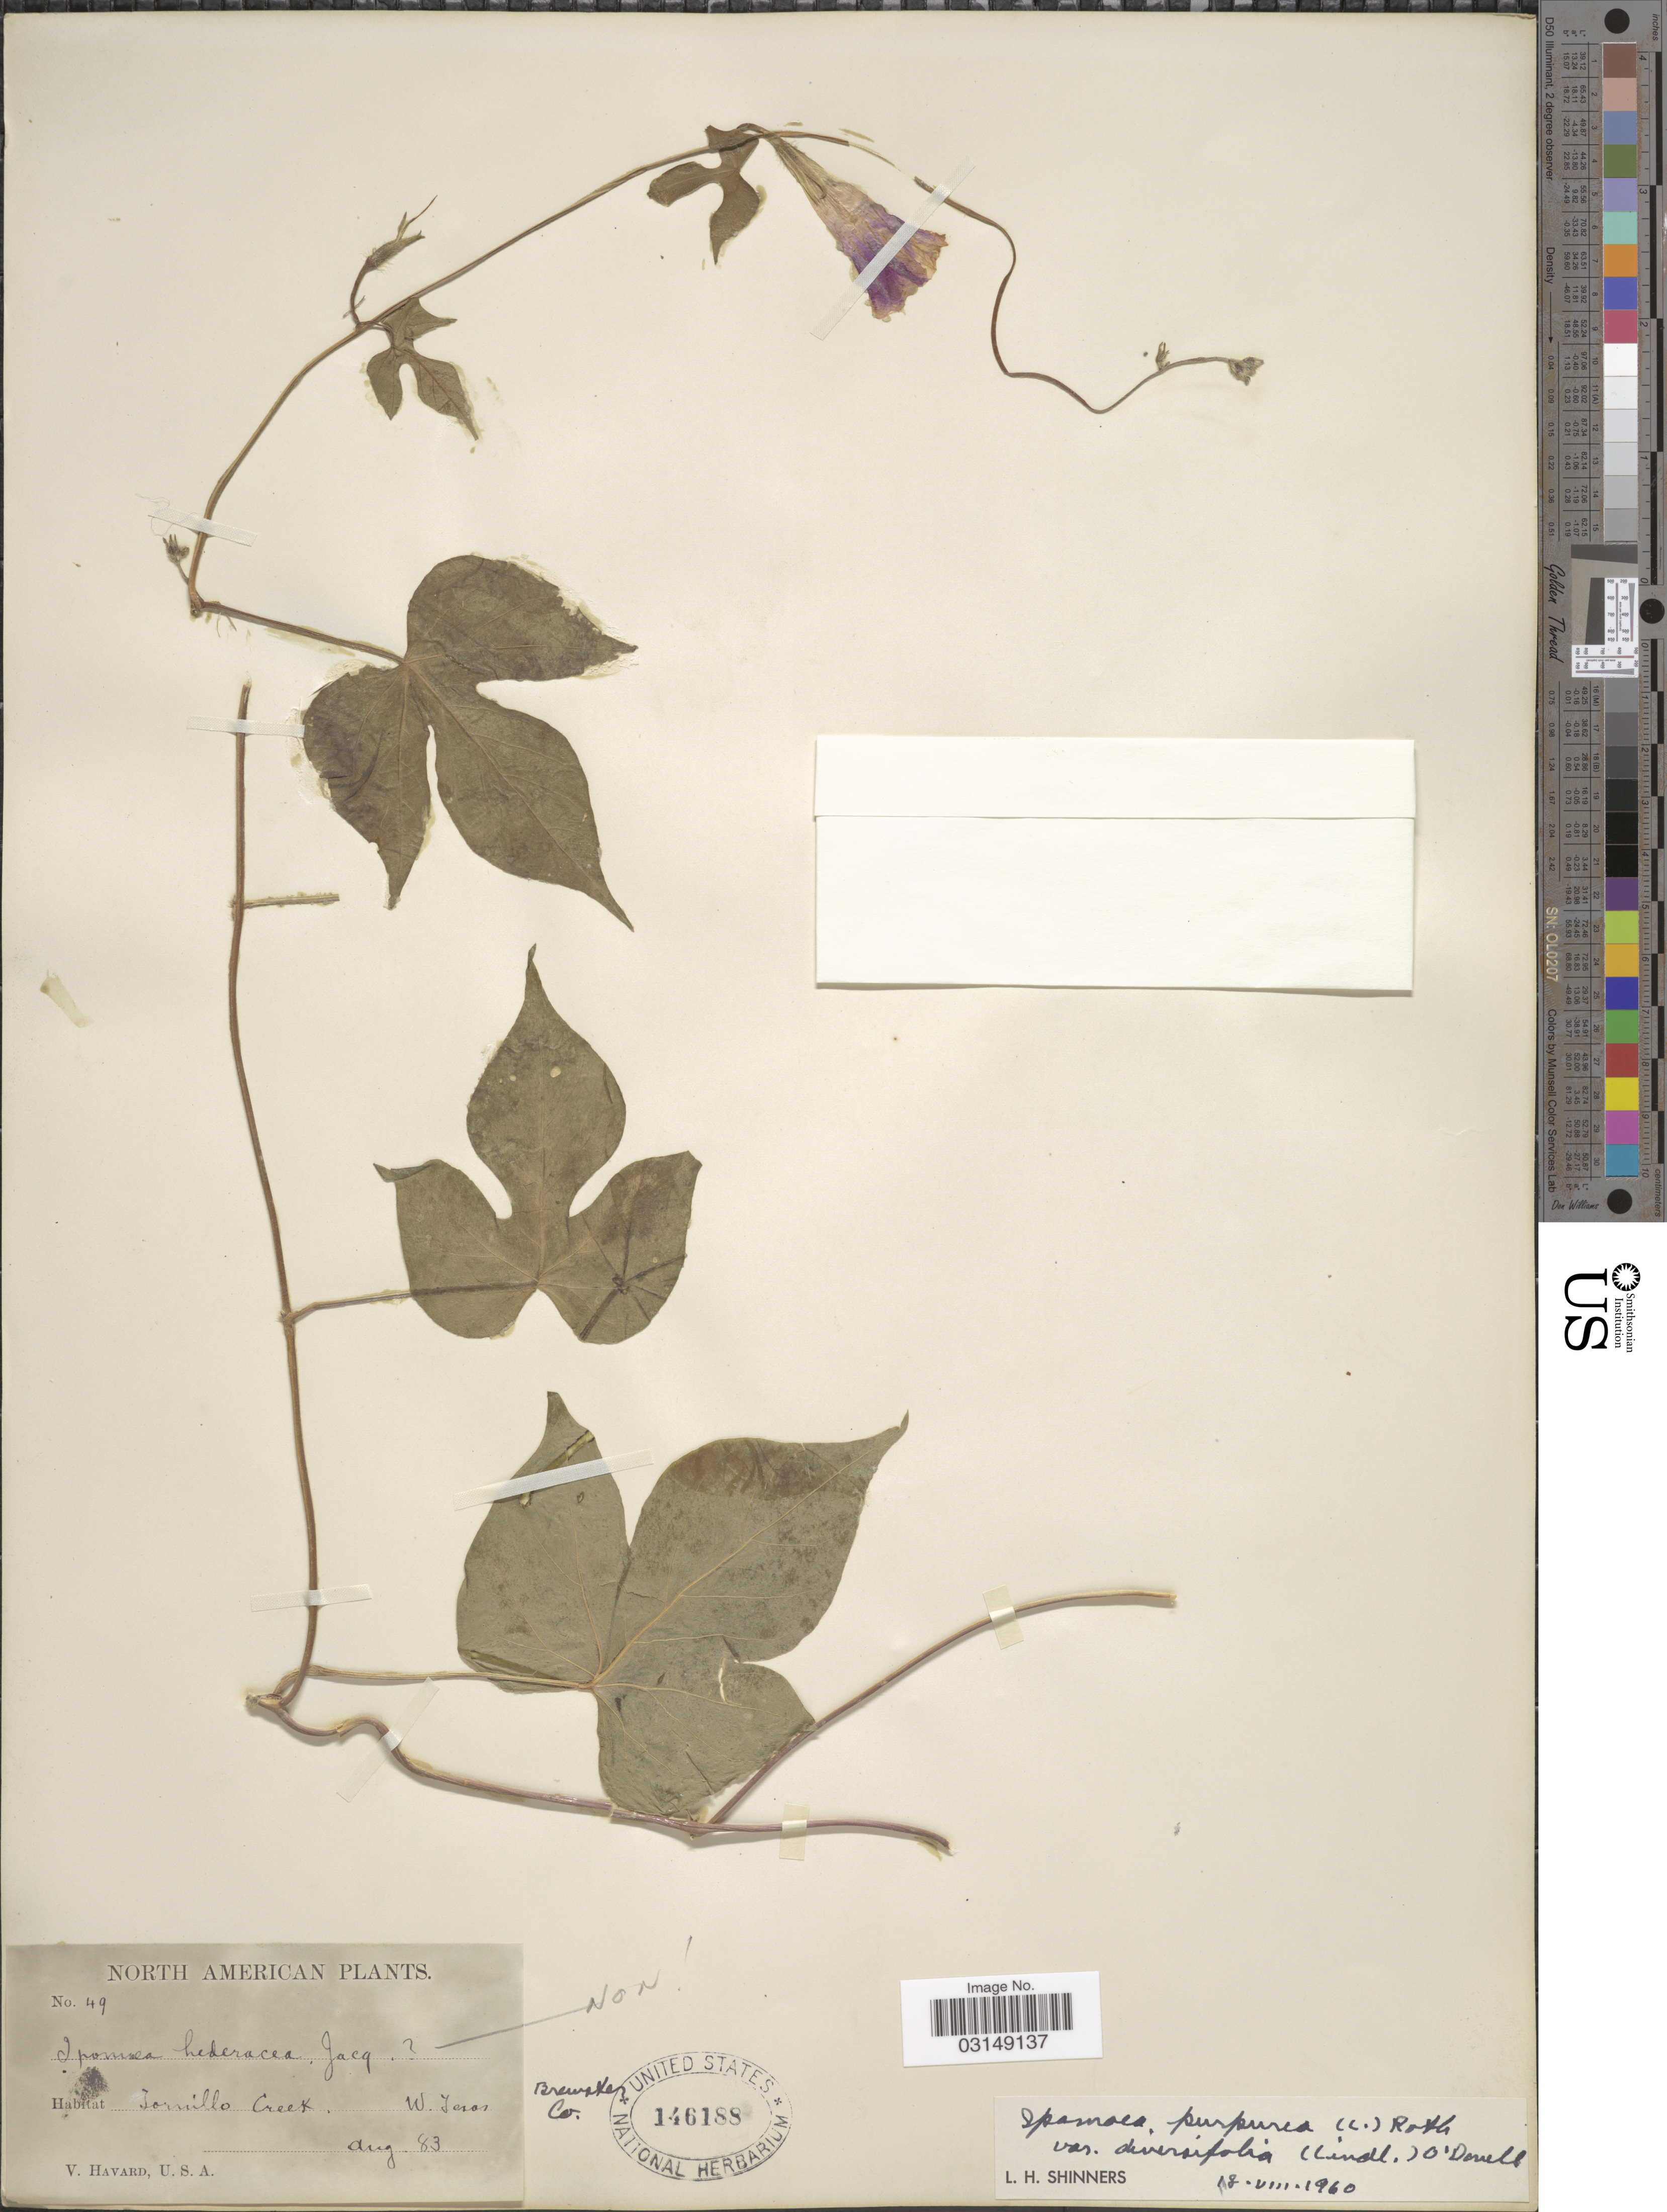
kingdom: Plantae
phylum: Tracheophyta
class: Magnoliopsida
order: Solanales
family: Convolvulaceae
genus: Ipomoea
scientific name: Ipomoea purpurea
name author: (L.) Roth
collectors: V. Havard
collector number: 49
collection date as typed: Transcribed d/m/y: /8/83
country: United States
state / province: Texas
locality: Tornillo Creek. W. Texas. Brewster Co.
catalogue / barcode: US 146188